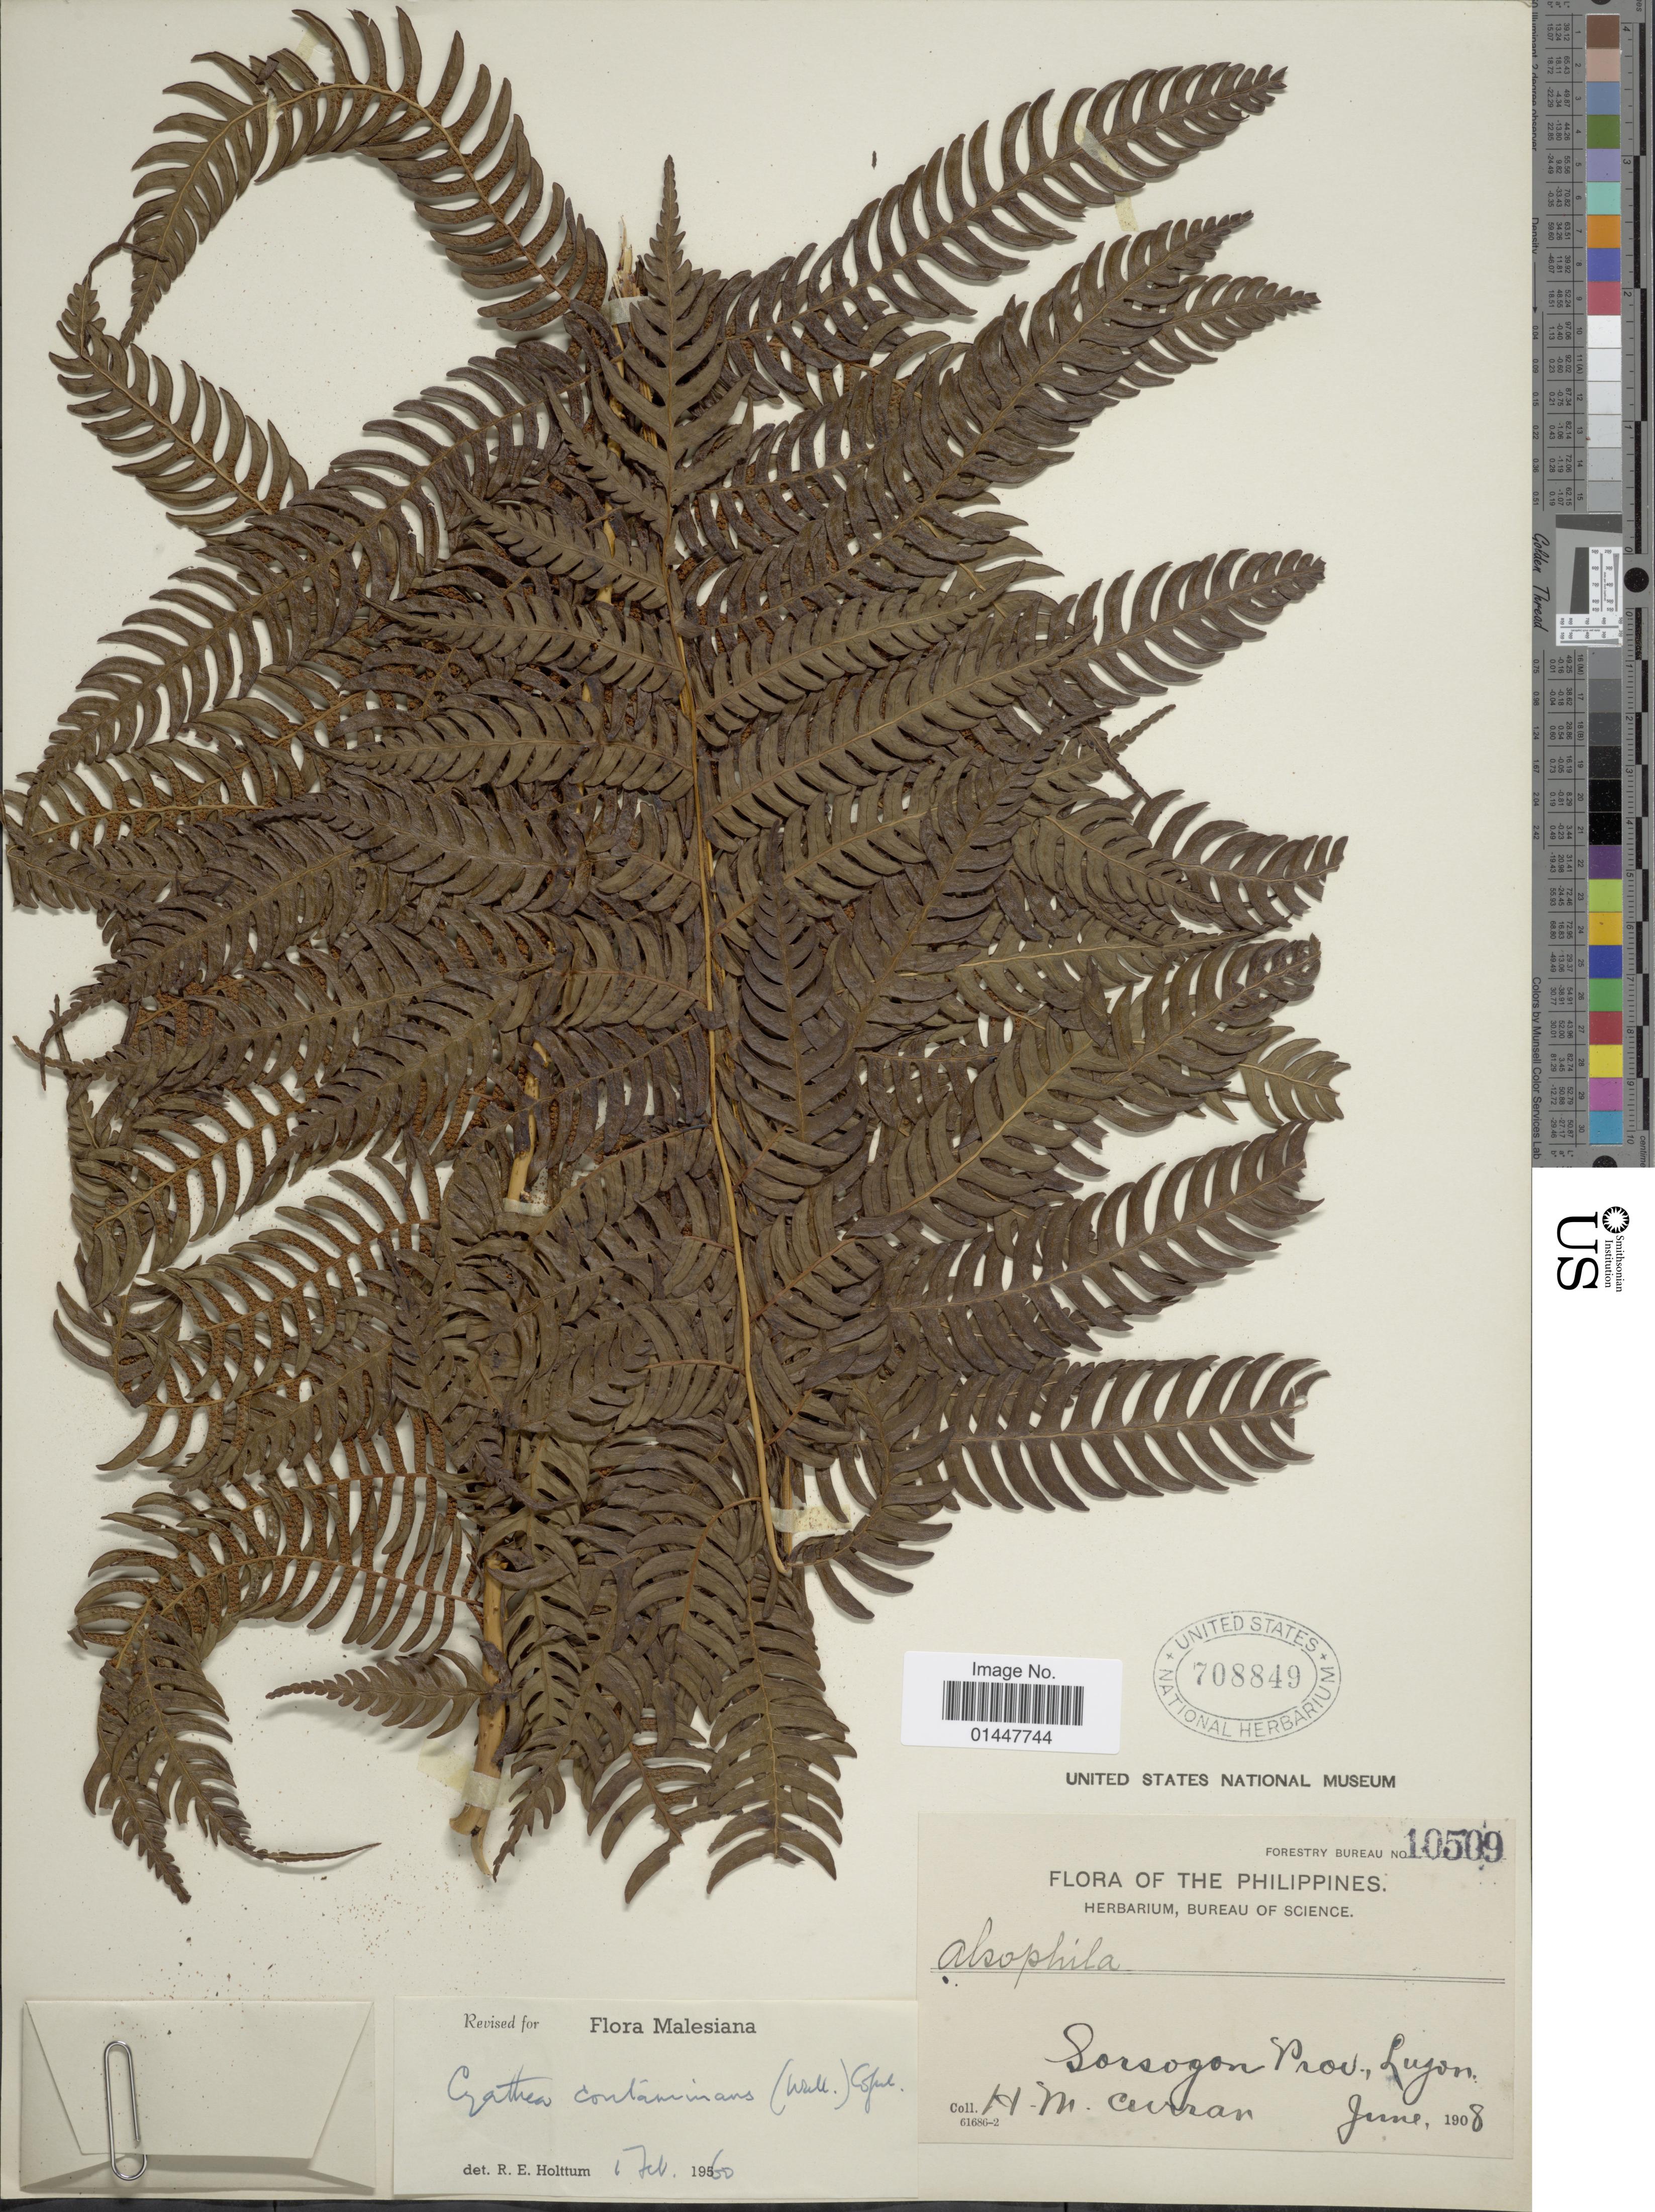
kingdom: Plantae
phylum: Tracheophyta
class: Polypodiopsida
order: Cyatheales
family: Cyatheaceae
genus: Sphaeropteris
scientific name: Sphaeropteris glauca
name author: (Blume) R.M. Tryon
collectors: H. M. Curran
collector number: Forestry Bureau 10509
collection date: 1908-06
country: Philippines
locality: Sorsogon Prov., Luzon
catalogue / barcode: US 708849